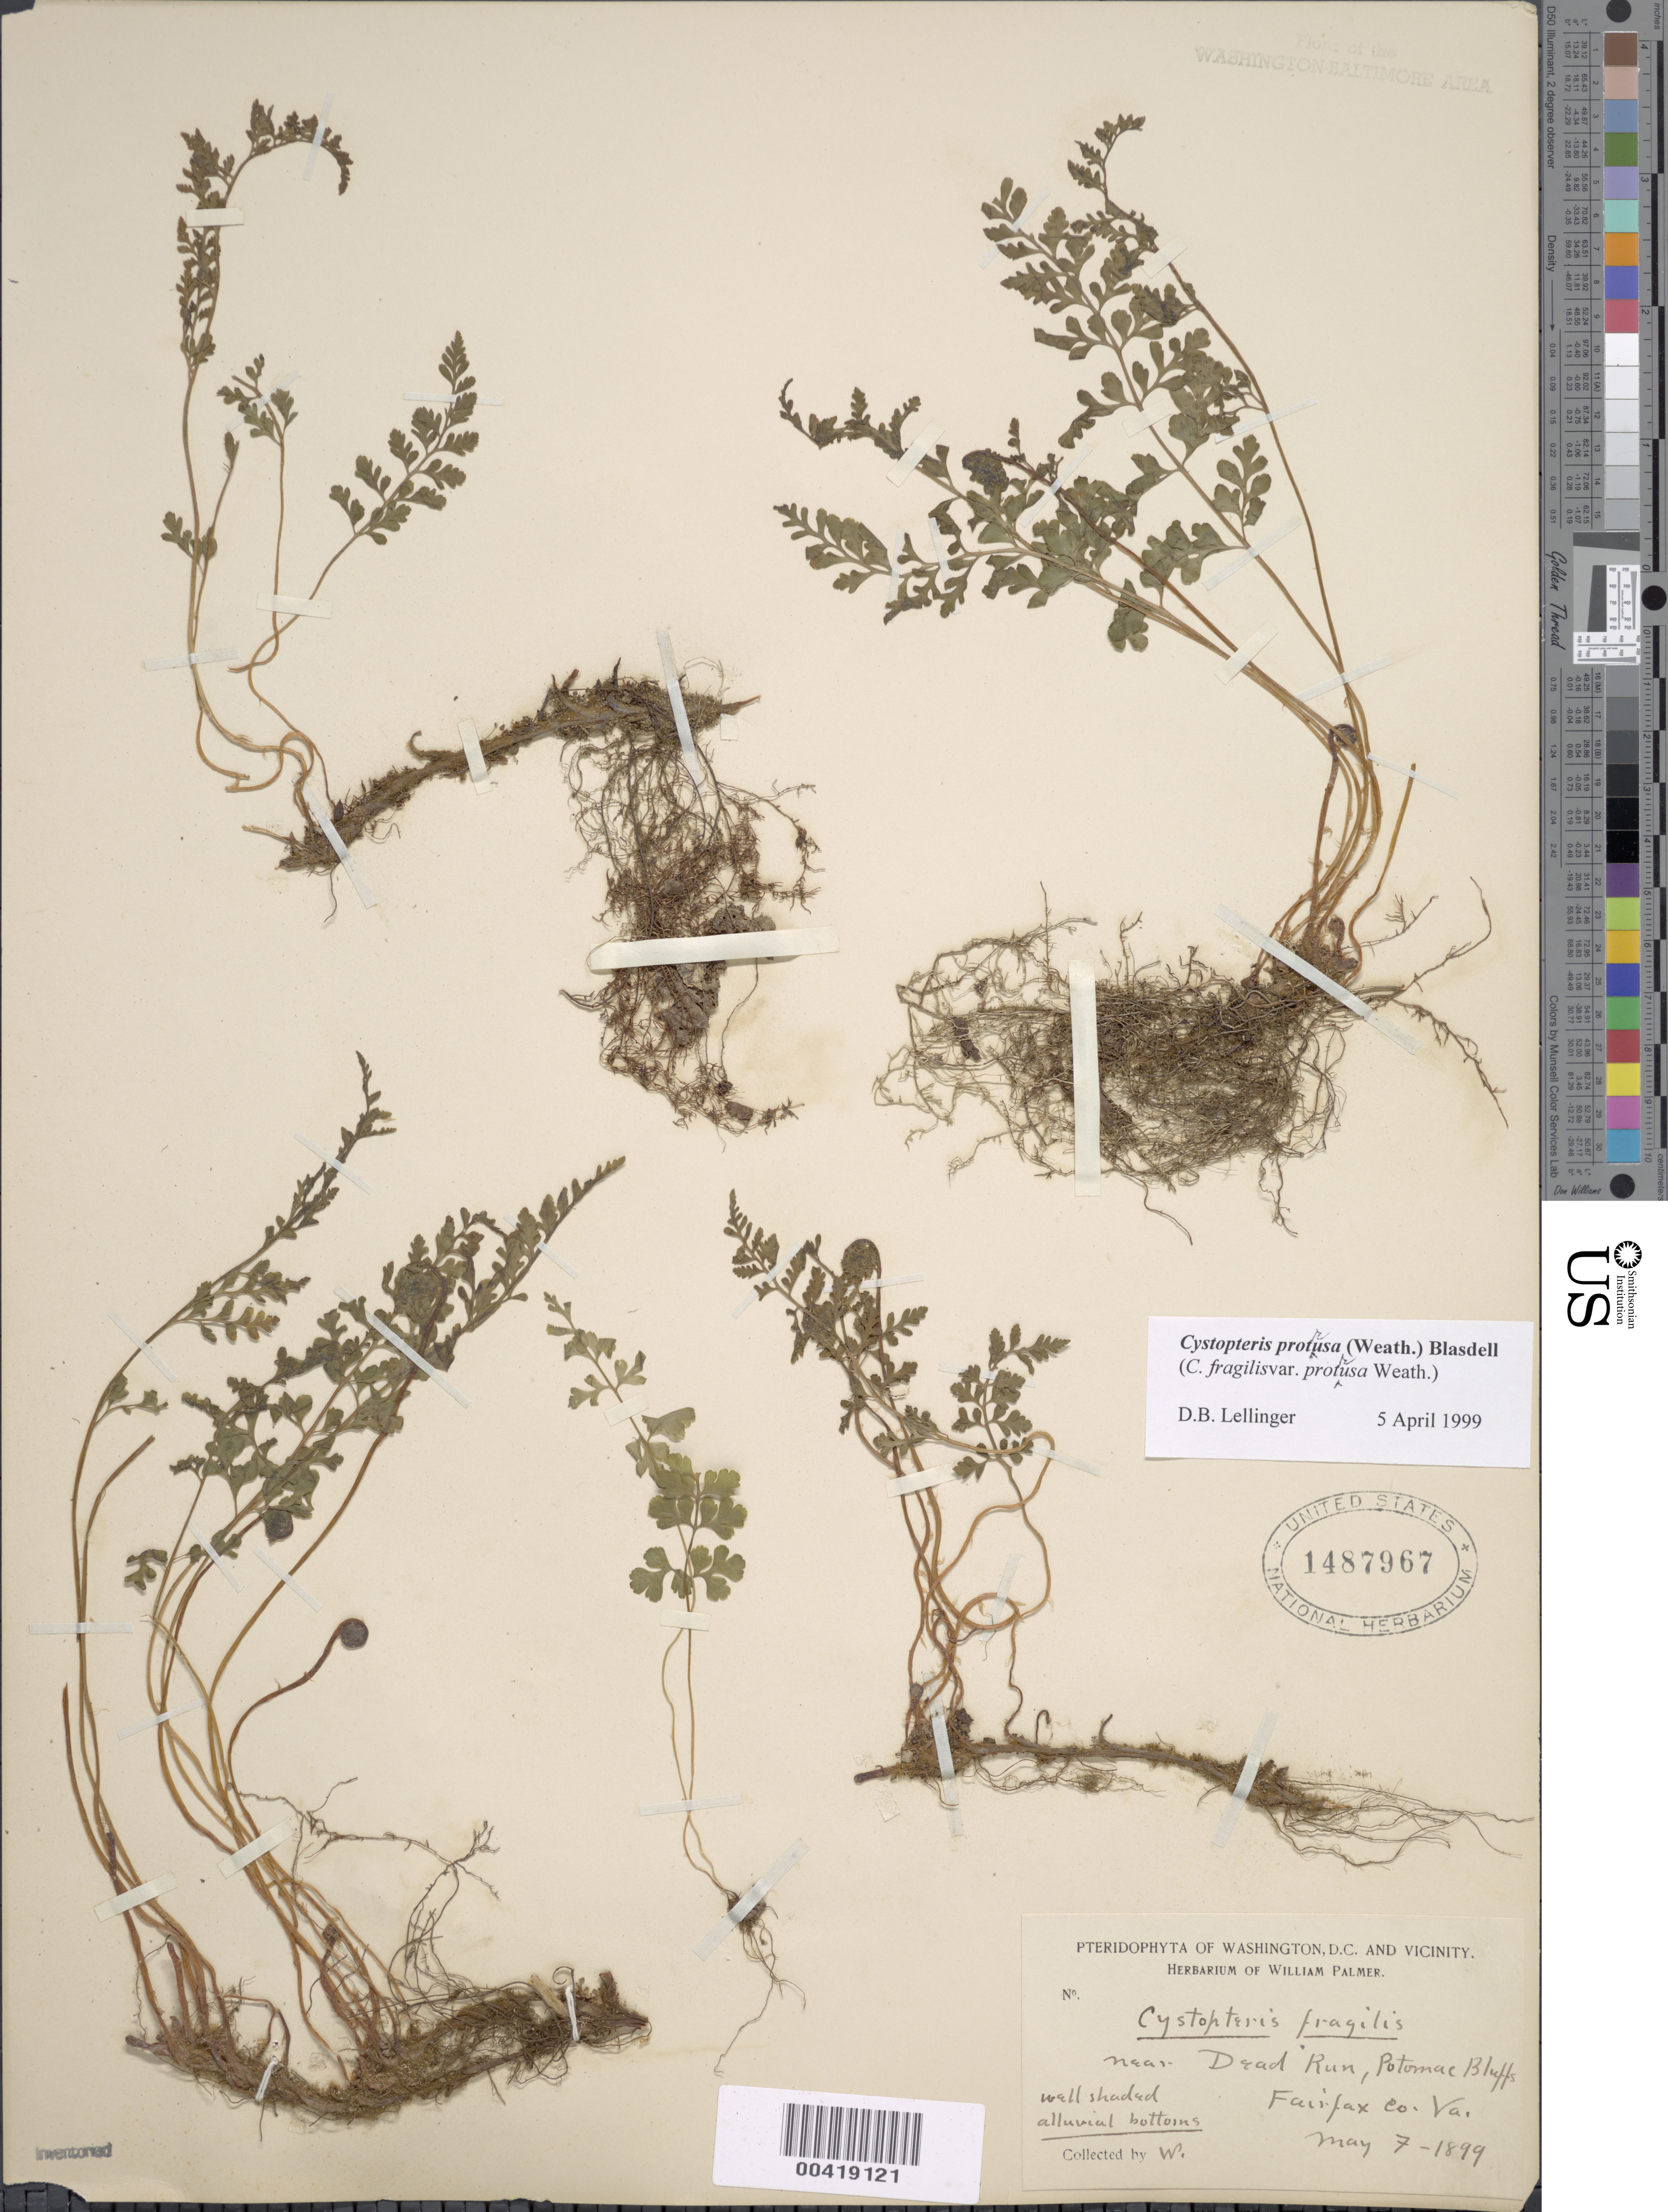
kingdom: Plantae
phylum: Tracheophyta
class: Polypodiopsida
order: Polypodiales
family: Cystopteridaceae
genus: Cystopteris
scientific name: Cystopteris utahensis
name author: Windham & Haufler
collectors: W. Palmer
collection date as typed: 07 May 1899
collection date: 1899-05-07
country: United States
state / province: Virginia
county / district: Fairfax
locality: Dead Run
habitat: Well shaded alluvial bottoms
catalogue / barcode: US 1487967